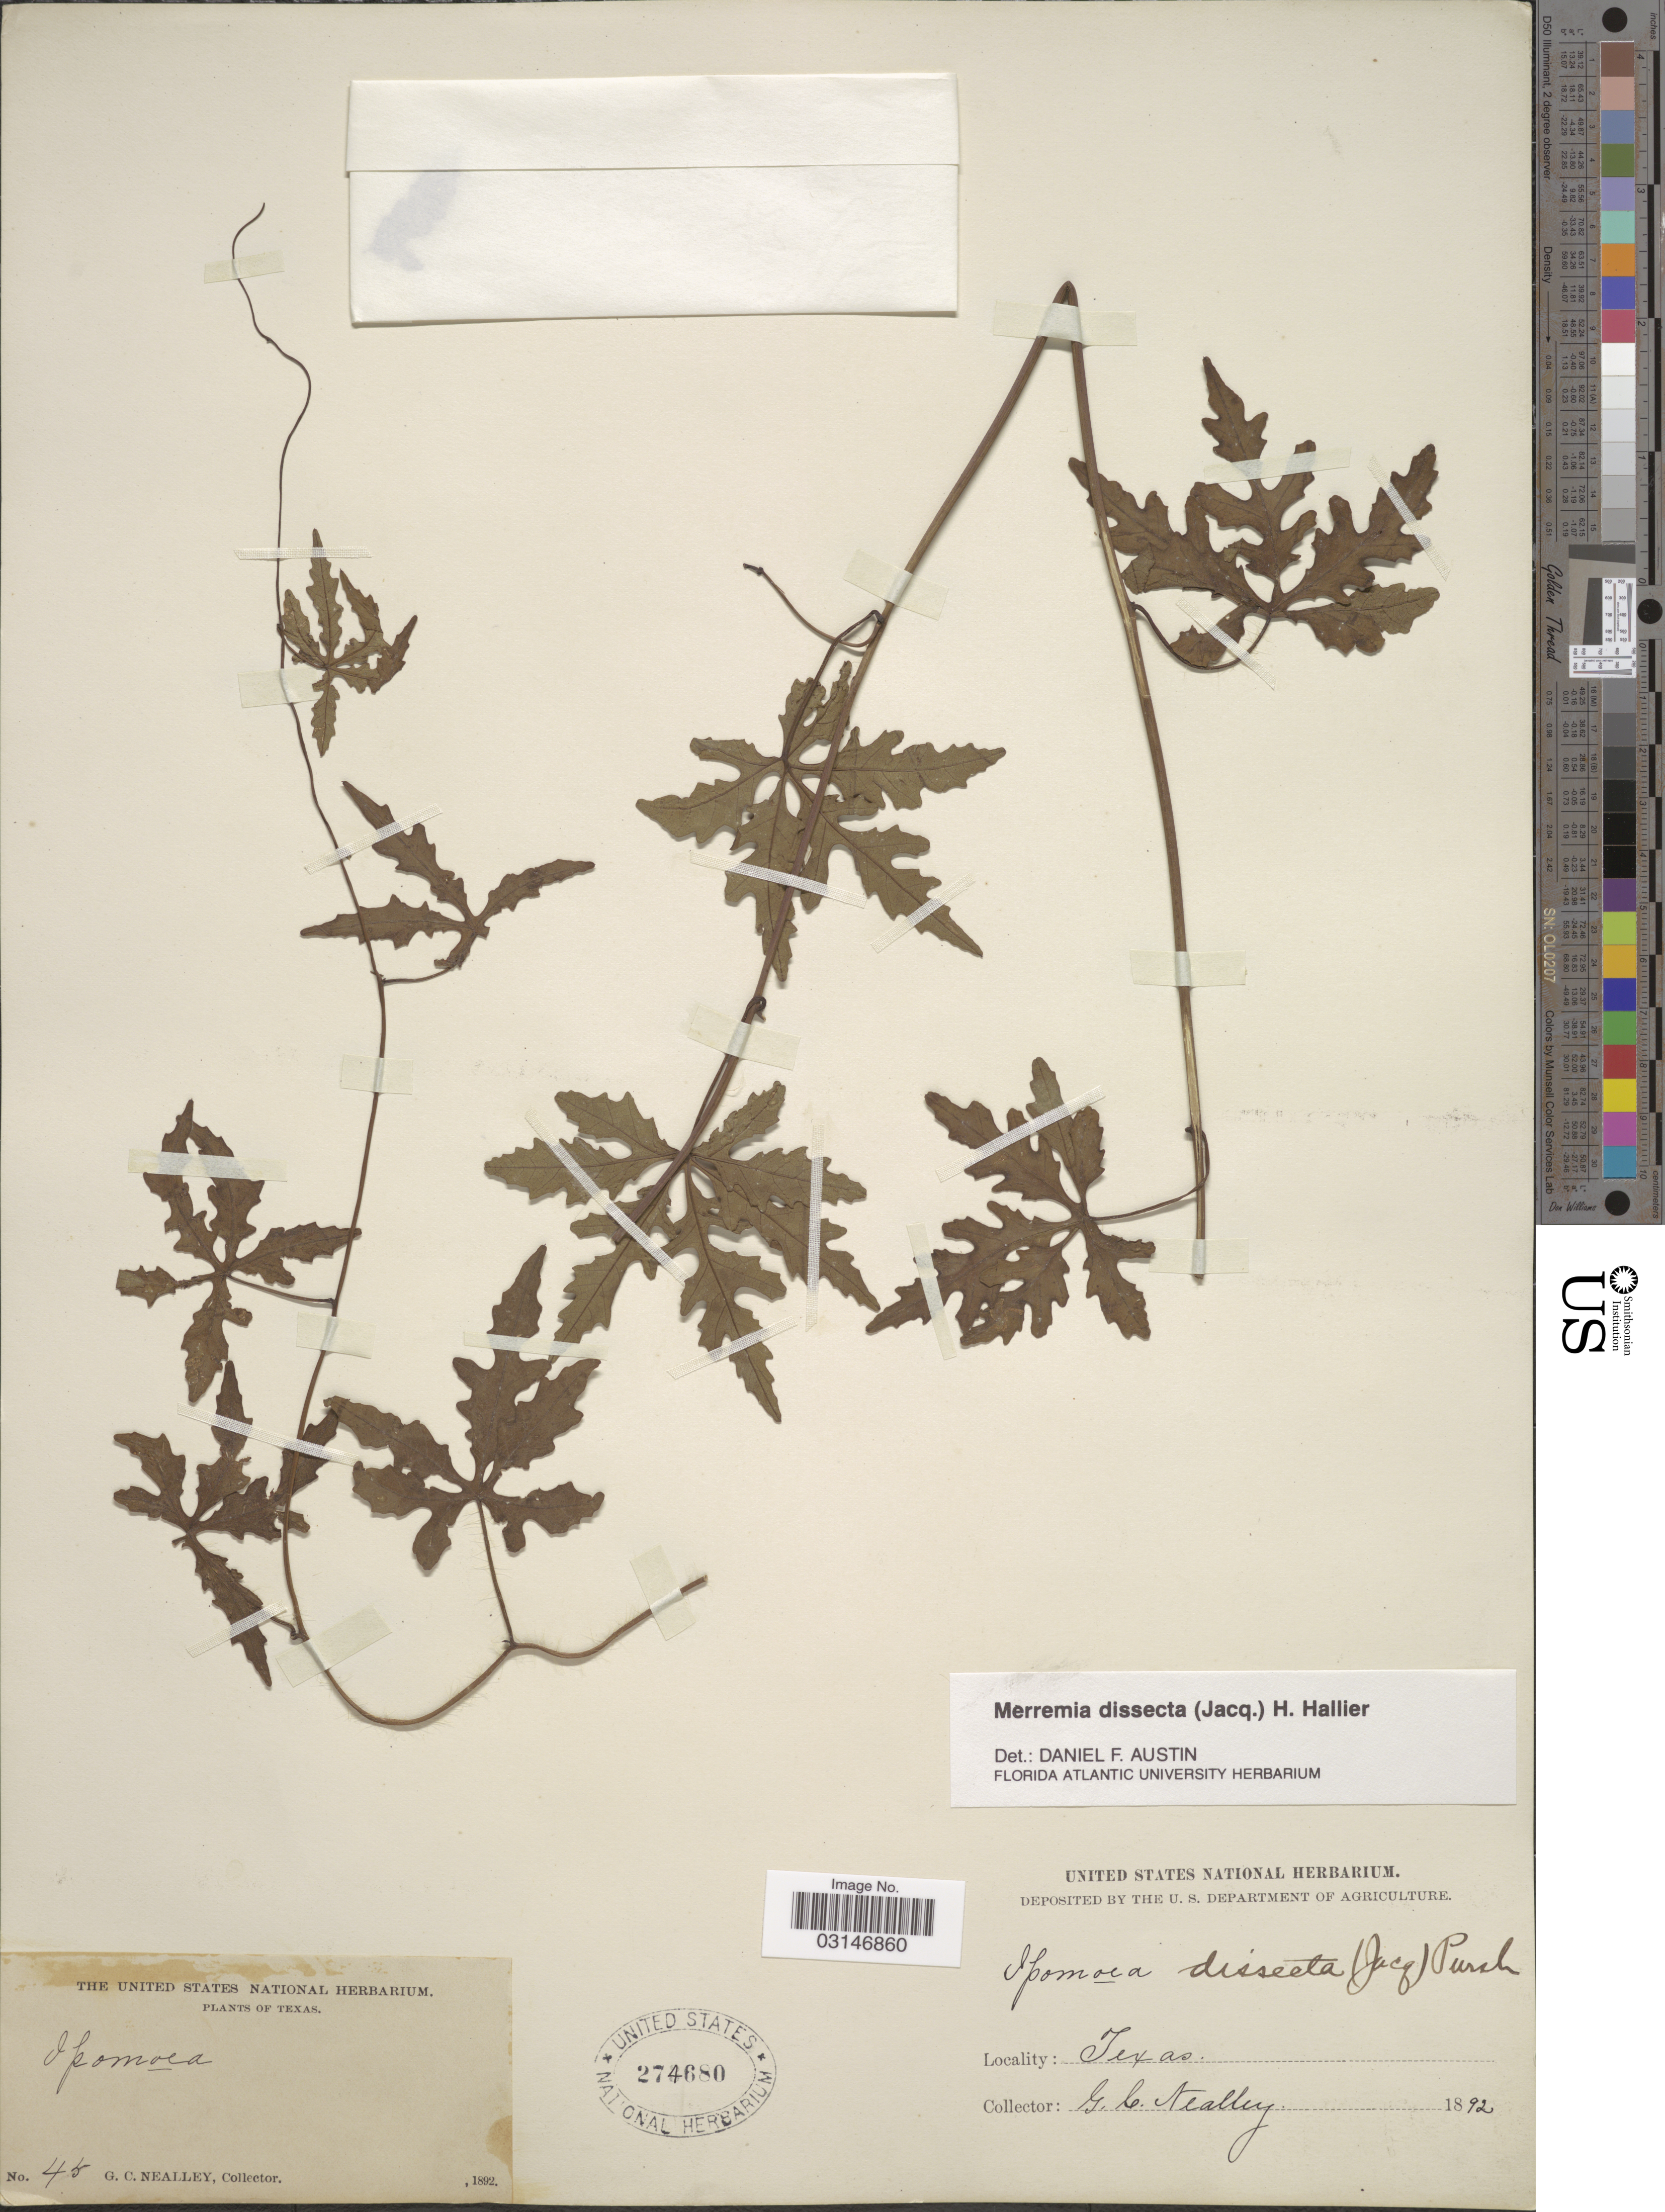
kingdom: Plantae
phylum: Tracheophyta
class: Magnoliopsida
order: Solanales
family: Convolvulaceae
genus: Distimake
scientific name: Distimake dissectus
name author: (Jacq.) A. R. Simões & Staples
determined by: Strong, Mark T., (BOT), Smithsonian Institution - National Museum of Natural History (UNITED STATES)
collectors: G. C. Nealley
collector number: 45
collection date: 1892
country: United States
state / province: Texas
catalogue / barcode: US 274680